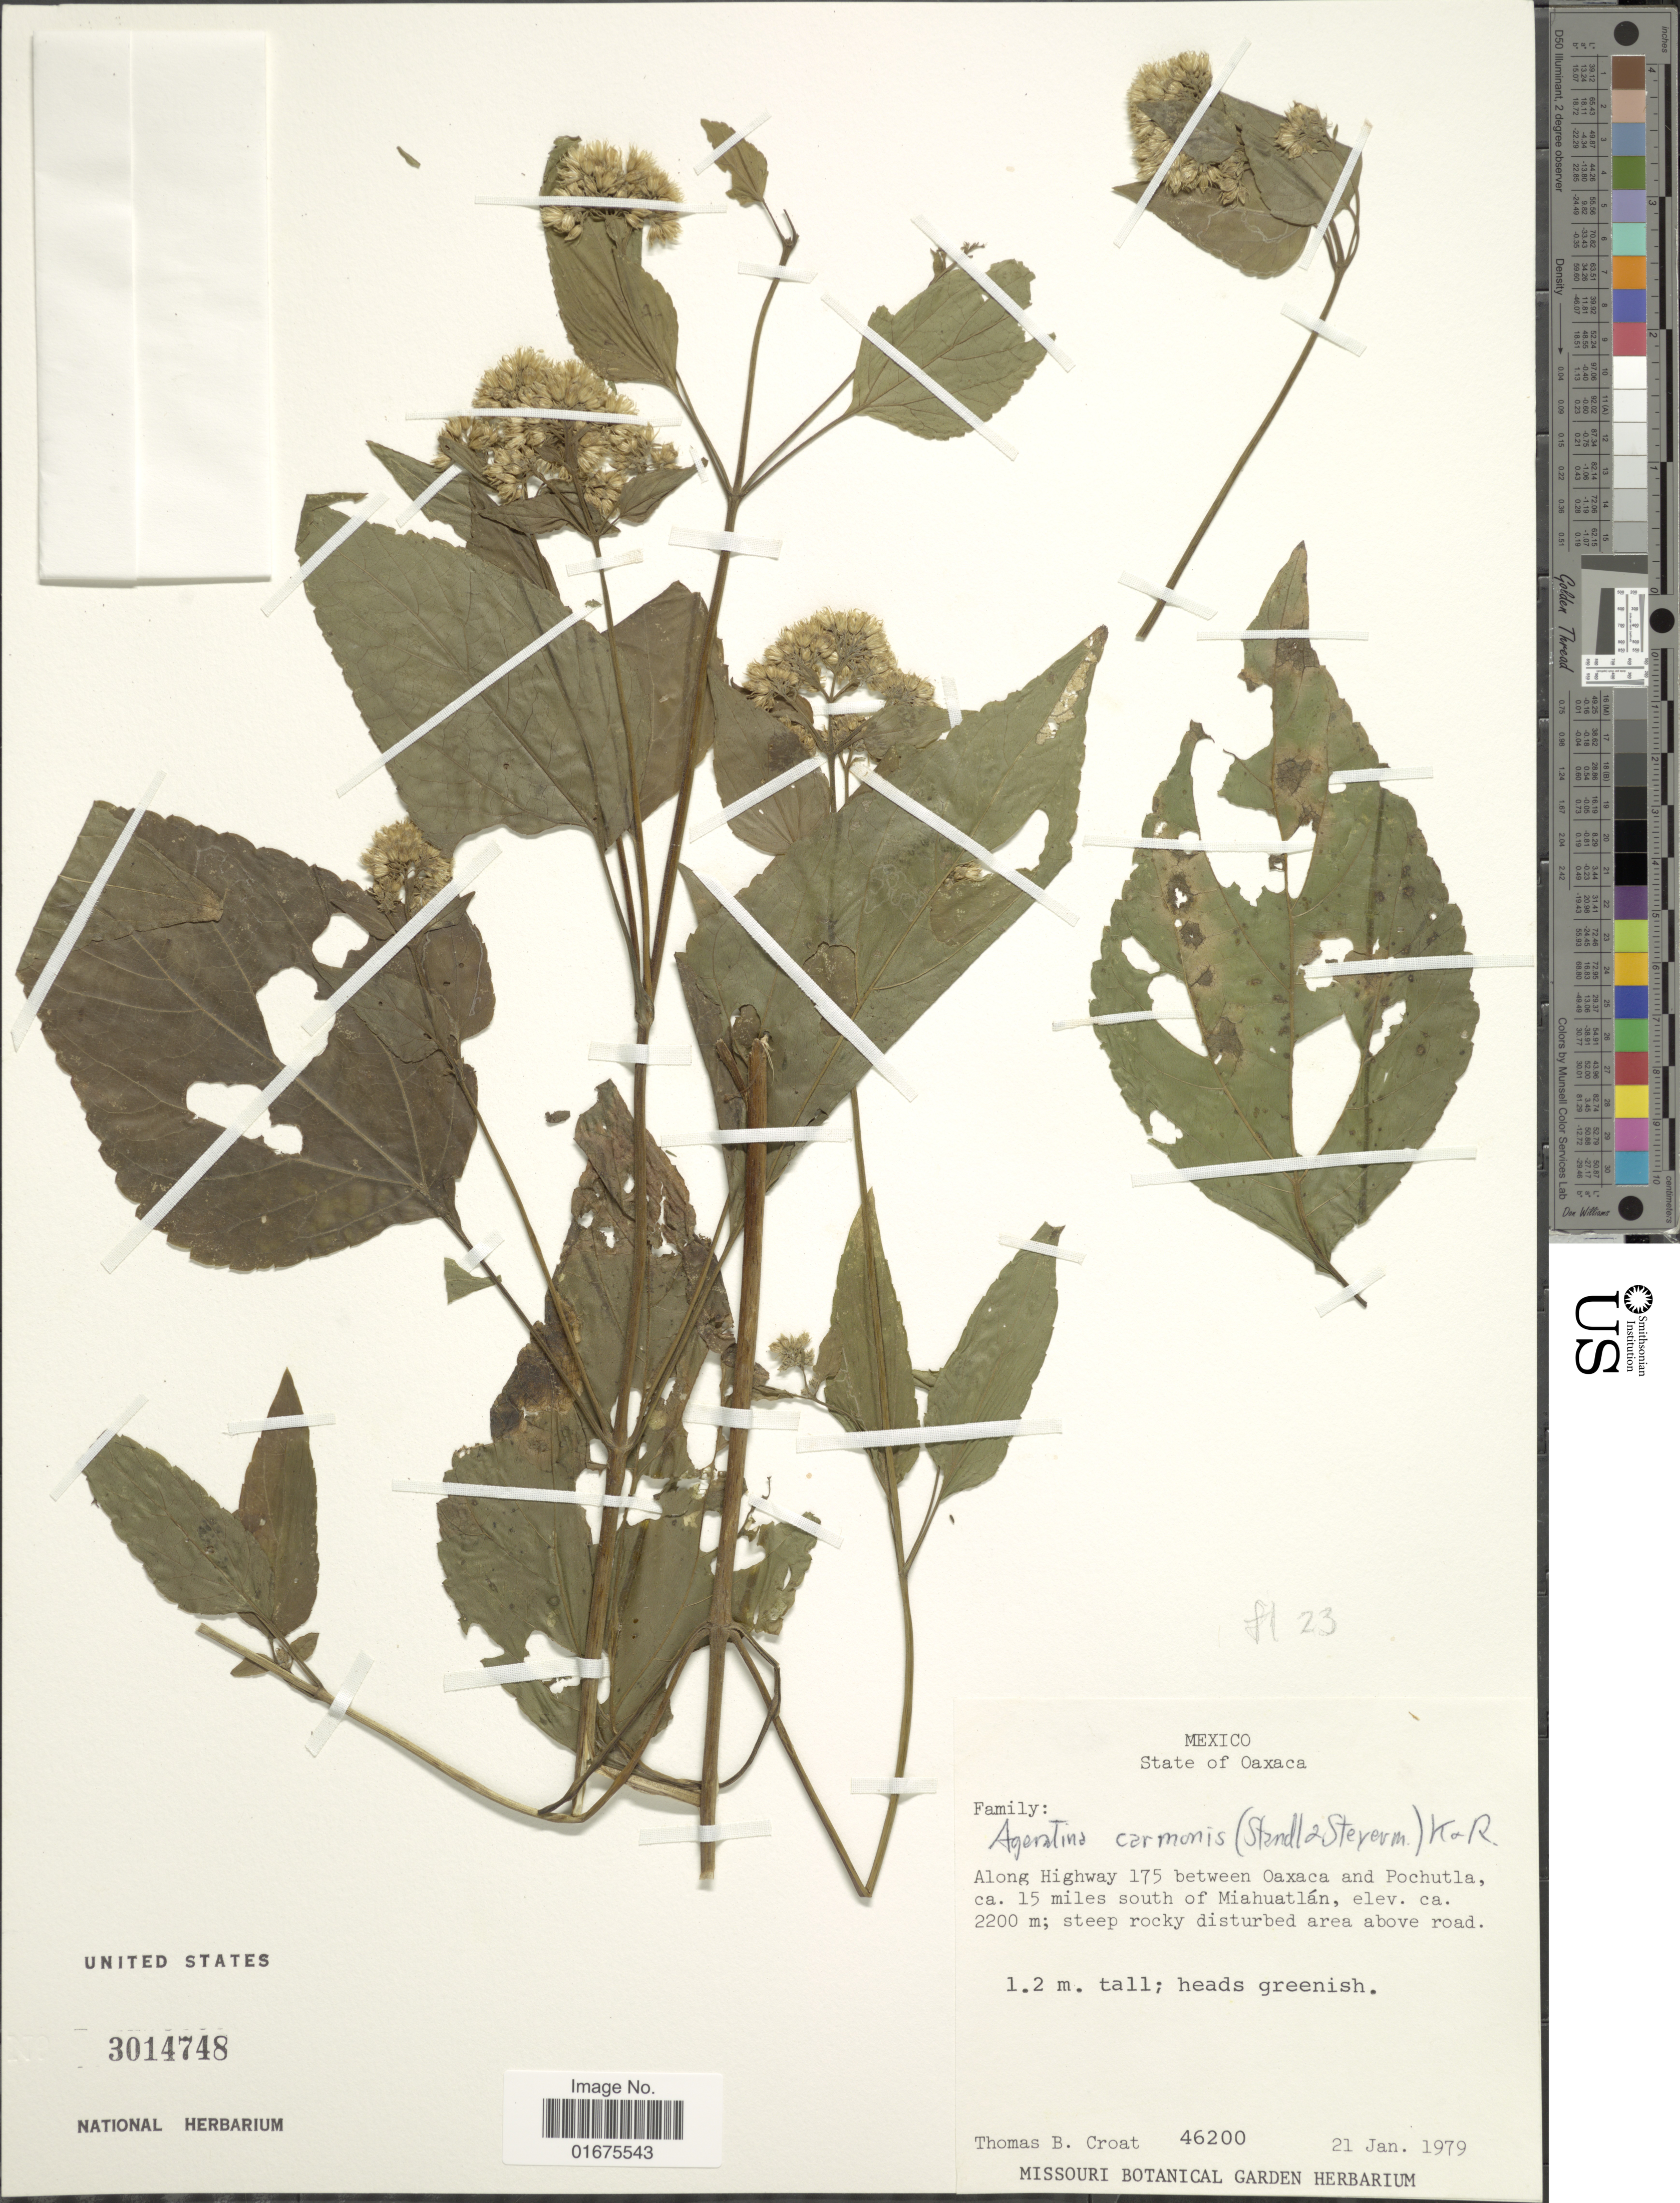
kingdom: Plantae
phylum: Tracheophyta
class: Magnoliopsida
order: Asterales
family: Asteraceae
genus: Ageratina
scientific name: Ageratina carmonis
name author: (Standl. & Steyerm.) R.M. King & H. Rob.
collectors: T. B. Croat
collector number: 46200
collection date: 1979-01-21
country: Mexico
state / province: Oaxaca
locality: Along highway 175 between Oaxaca and Pochutla ca. 15 miles south of Miahuatlan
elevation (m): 2200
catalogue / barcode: US 3014748